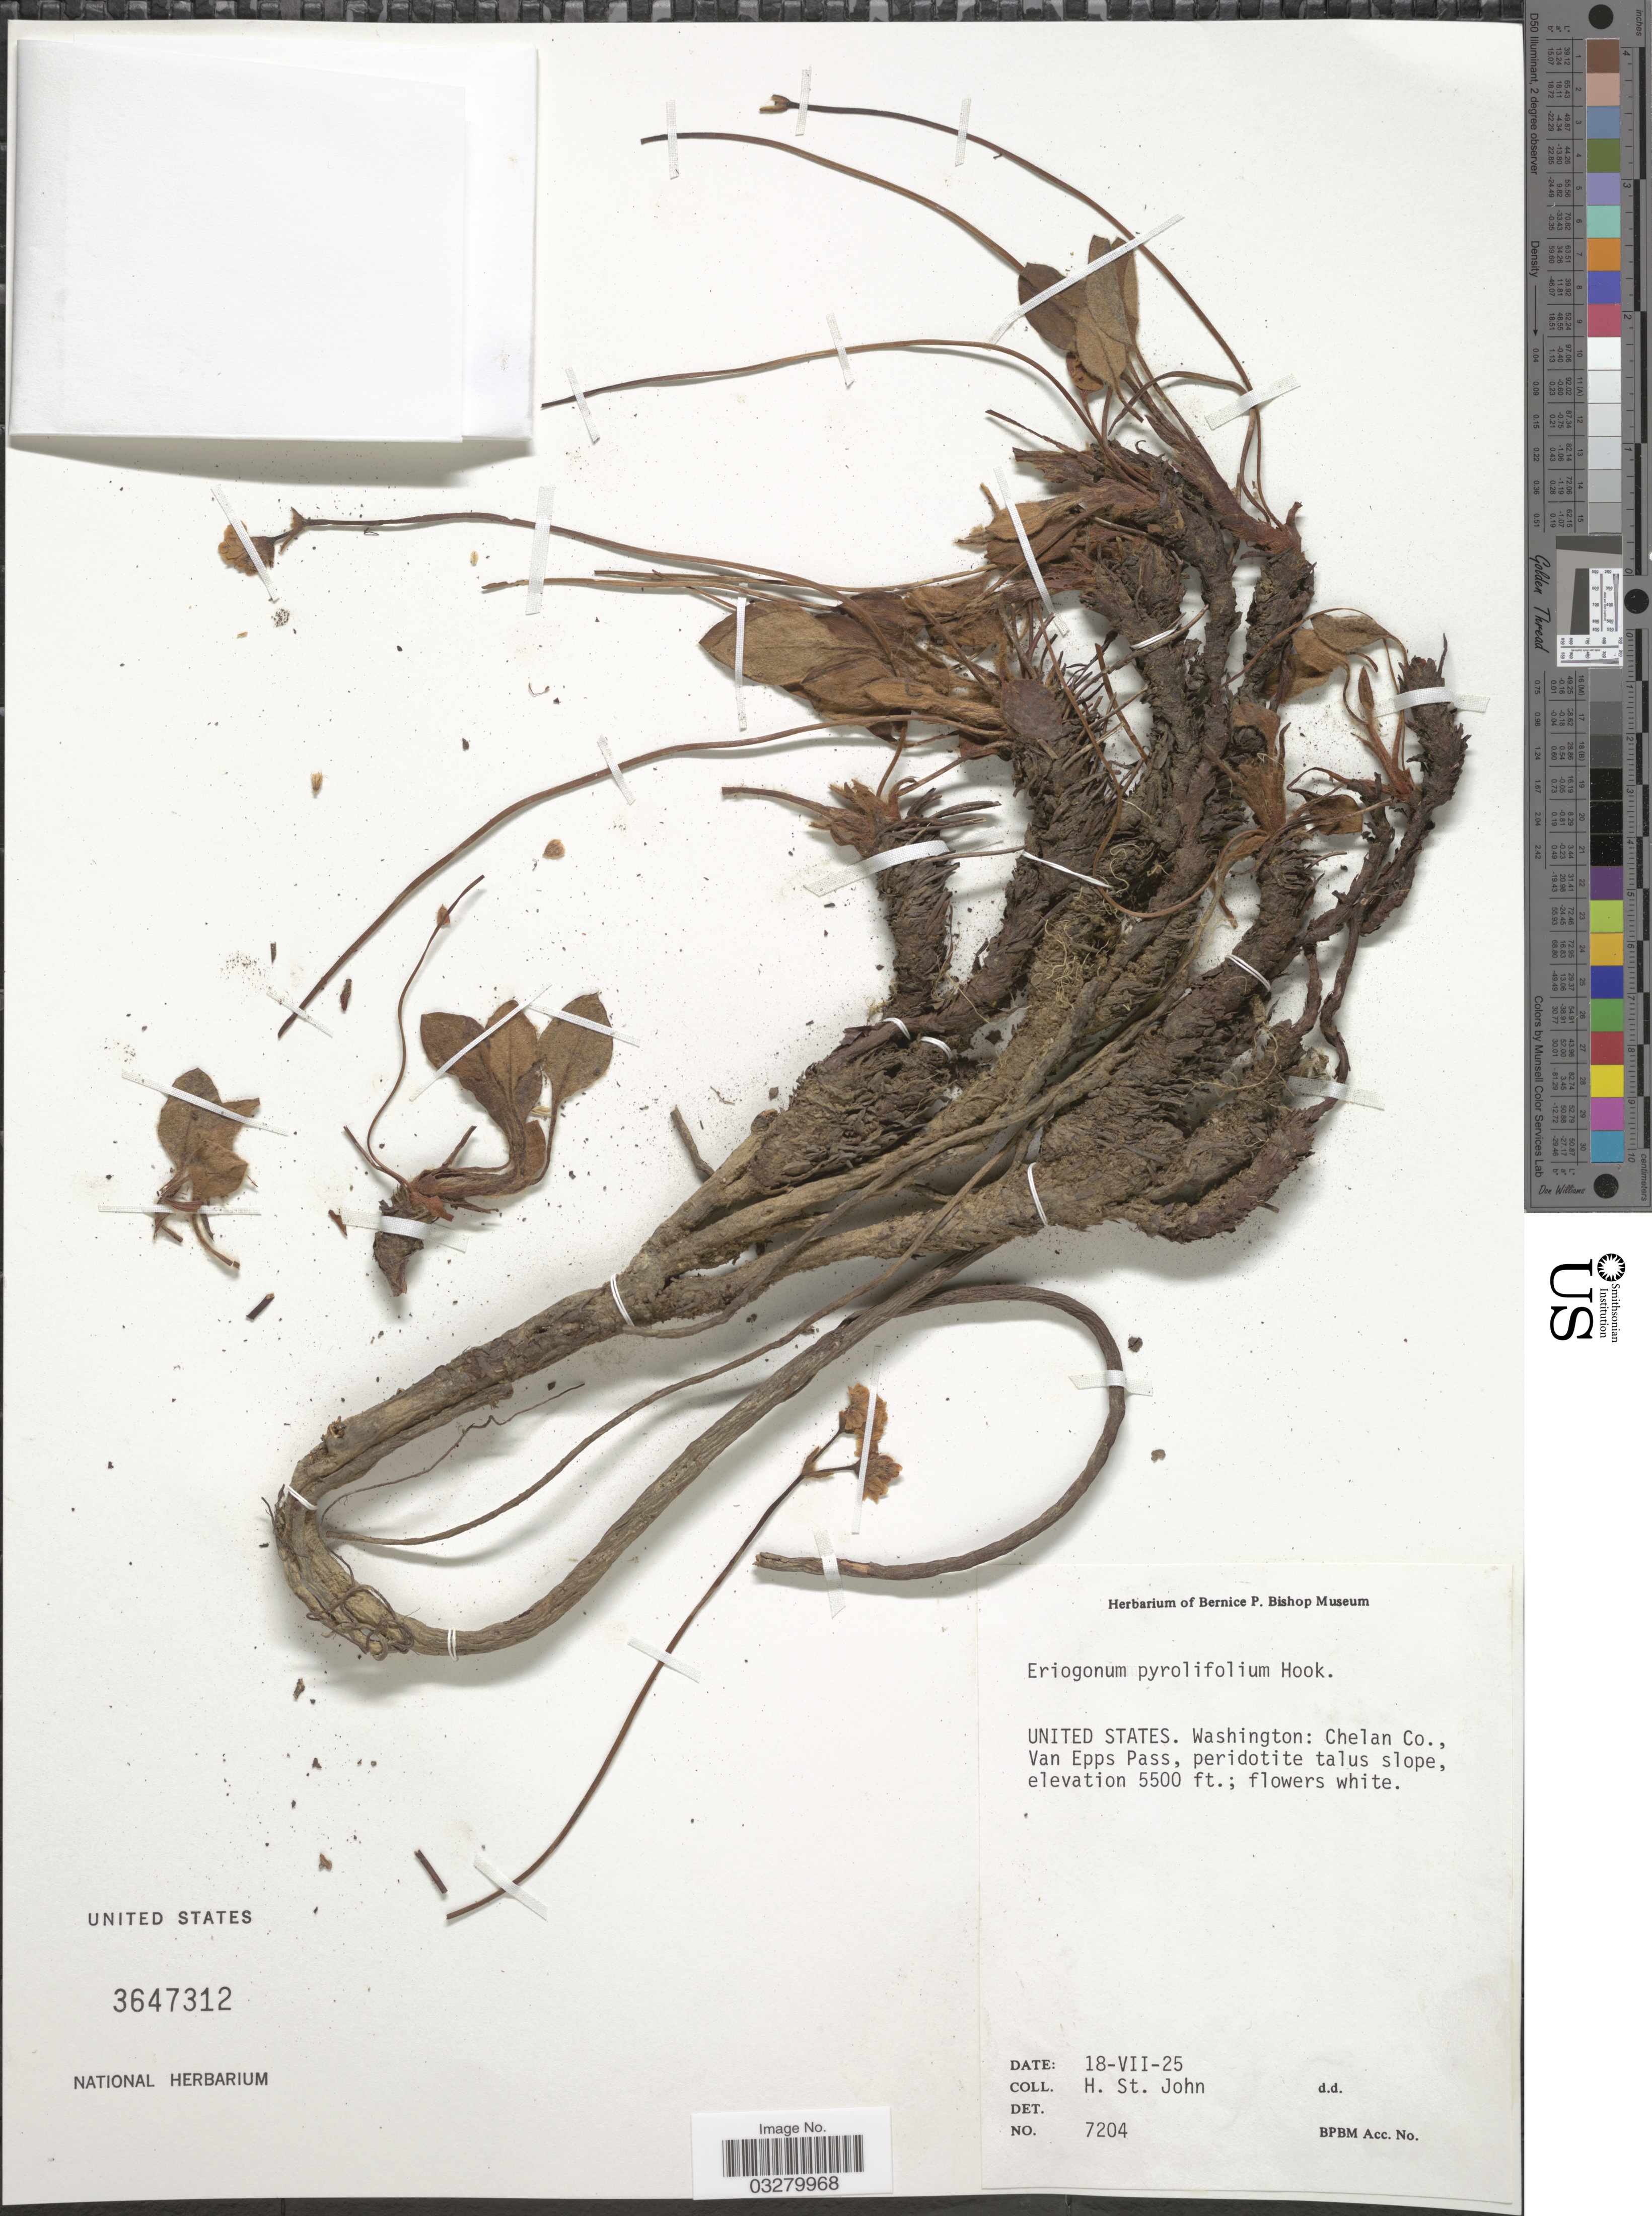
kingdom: Plantae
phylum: Tracheophyta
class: Magnoliopsida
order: Caryophyllales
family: Polygonaceae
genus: Eriogonum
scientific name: Eriogonum pyrolifolium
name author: Hook.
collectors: H. St. John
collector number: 7204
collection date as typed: Transcribed d/m/y: 18/7/25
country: United States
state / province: Washington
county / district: Chelan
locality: Chelan Co., Van Epps Pass.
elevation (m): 1676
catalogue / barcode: US 3647312